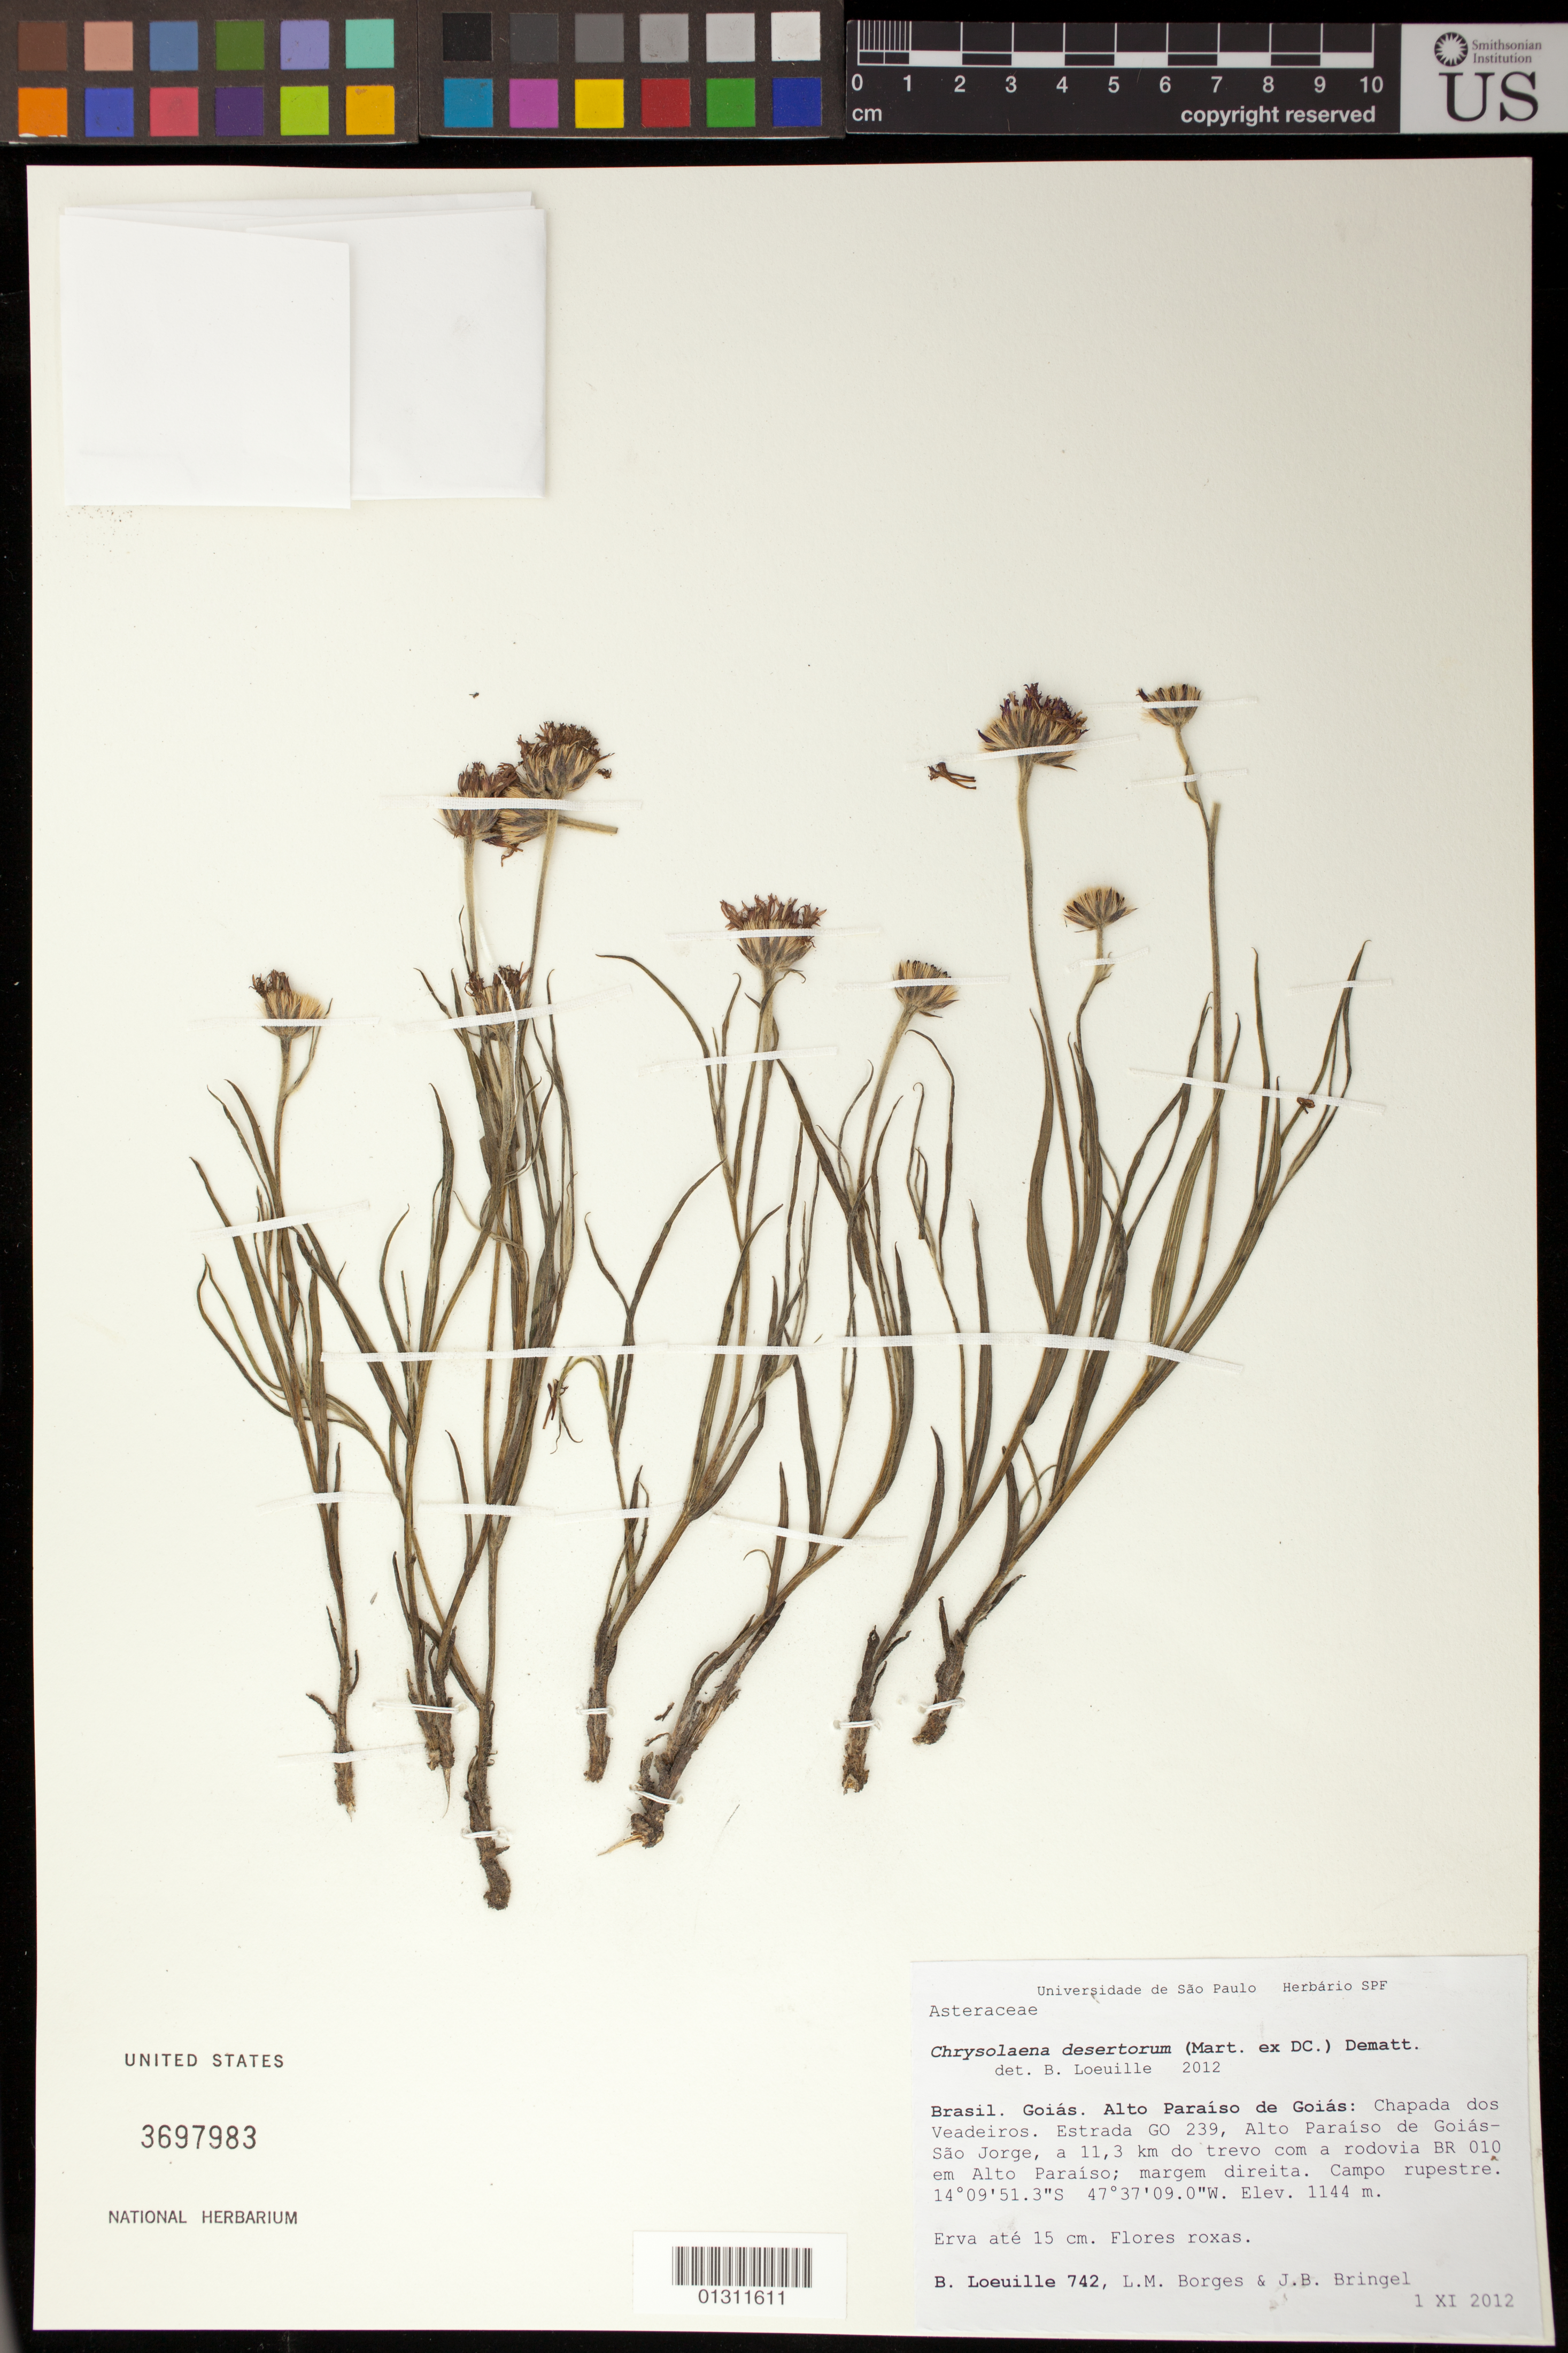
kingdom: Plantae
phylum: Tracheophyta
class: Magnoliopsida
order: Asterales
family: Asteraceae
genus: Chrysolaena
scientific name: Chrysolaena desertorum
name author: (Mart. ex DC.) Dematt.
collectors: B. Loeuille, L. M. Borges & J. Bringel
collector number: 742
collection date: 2012-11-01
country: Brazil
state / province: Goiás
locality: Alto Paraiso de Goias: Chapada dos Veadeiros. Estrada Go 239, Alto Paraiso de Goias- Sao Jorge, a 11,3 km do trevo com a rodovia BR 010 em Alto Paraiso.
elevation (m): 1144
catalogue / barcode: US 3697983